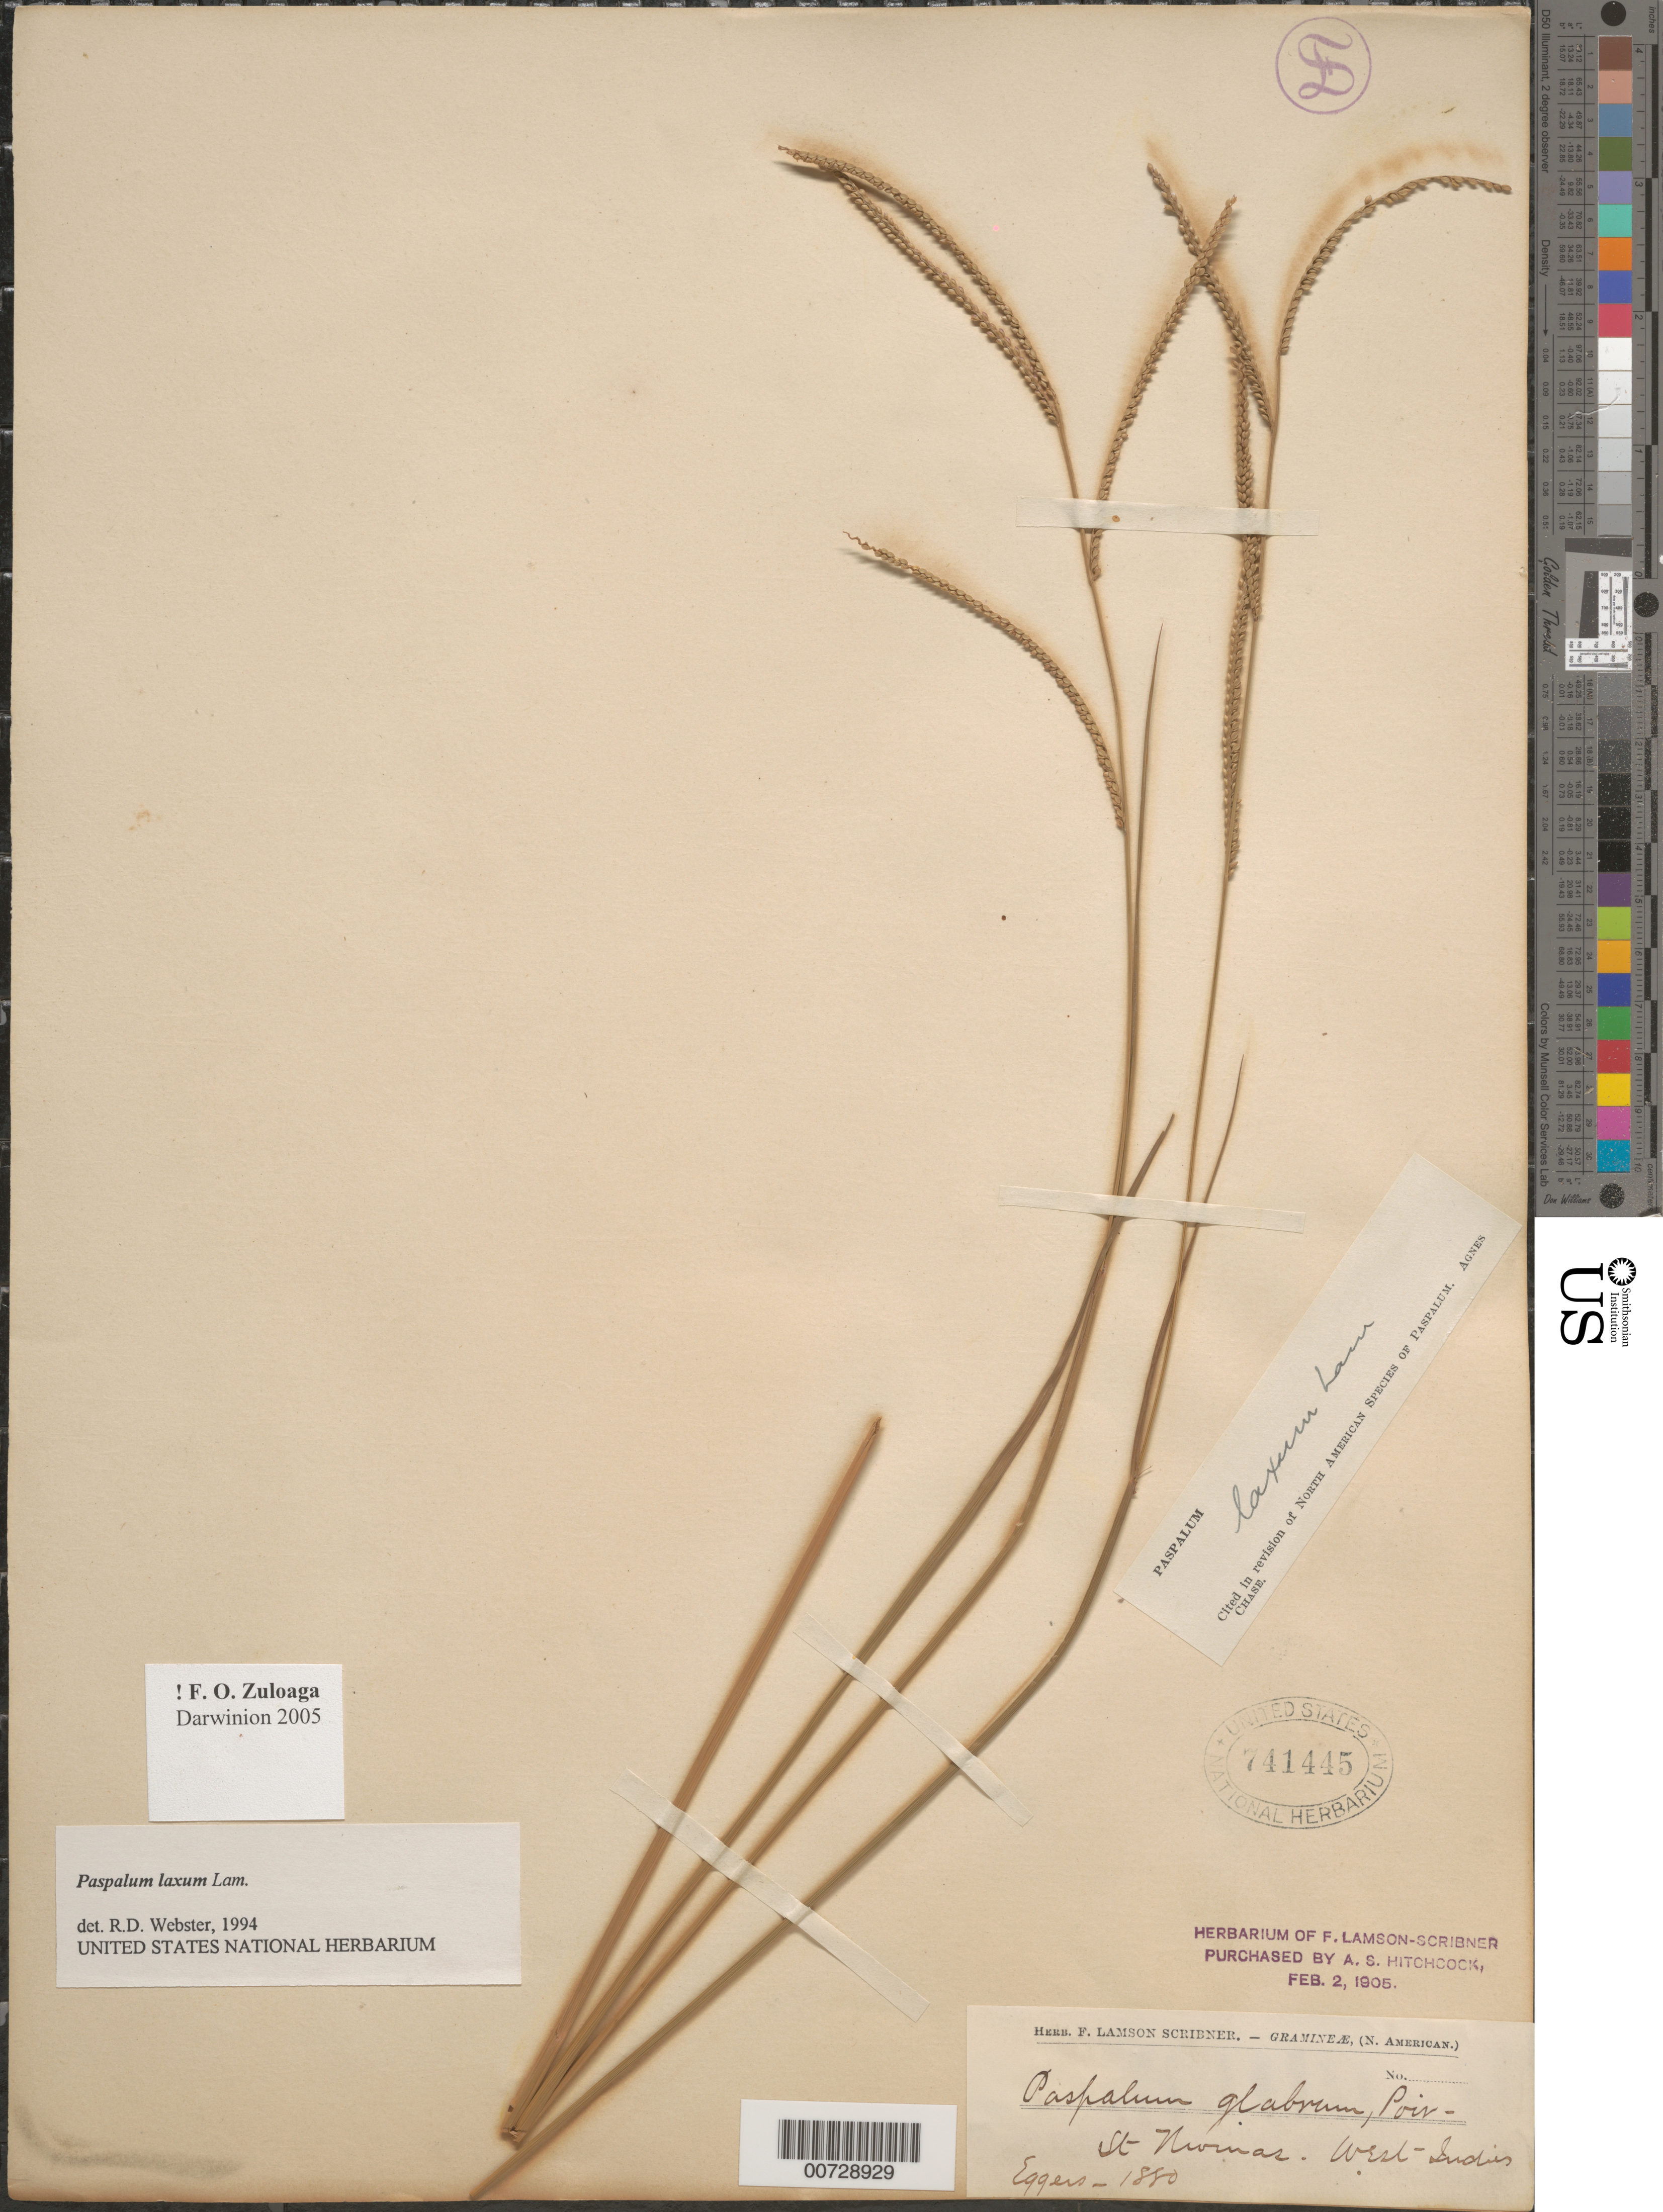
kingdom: Plantae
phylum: Tracheophyta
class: Liliopsida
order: Poales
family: Poaceae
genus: Paspalum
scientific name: Paspalum laxum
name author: Lam.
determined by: Webster, Robert D.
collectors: H. F. A. von Eggers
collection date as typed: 1880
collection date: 1880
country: U.S. Virgin Islands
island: St. Thomas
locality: St. Thomas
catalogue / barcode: US 741445